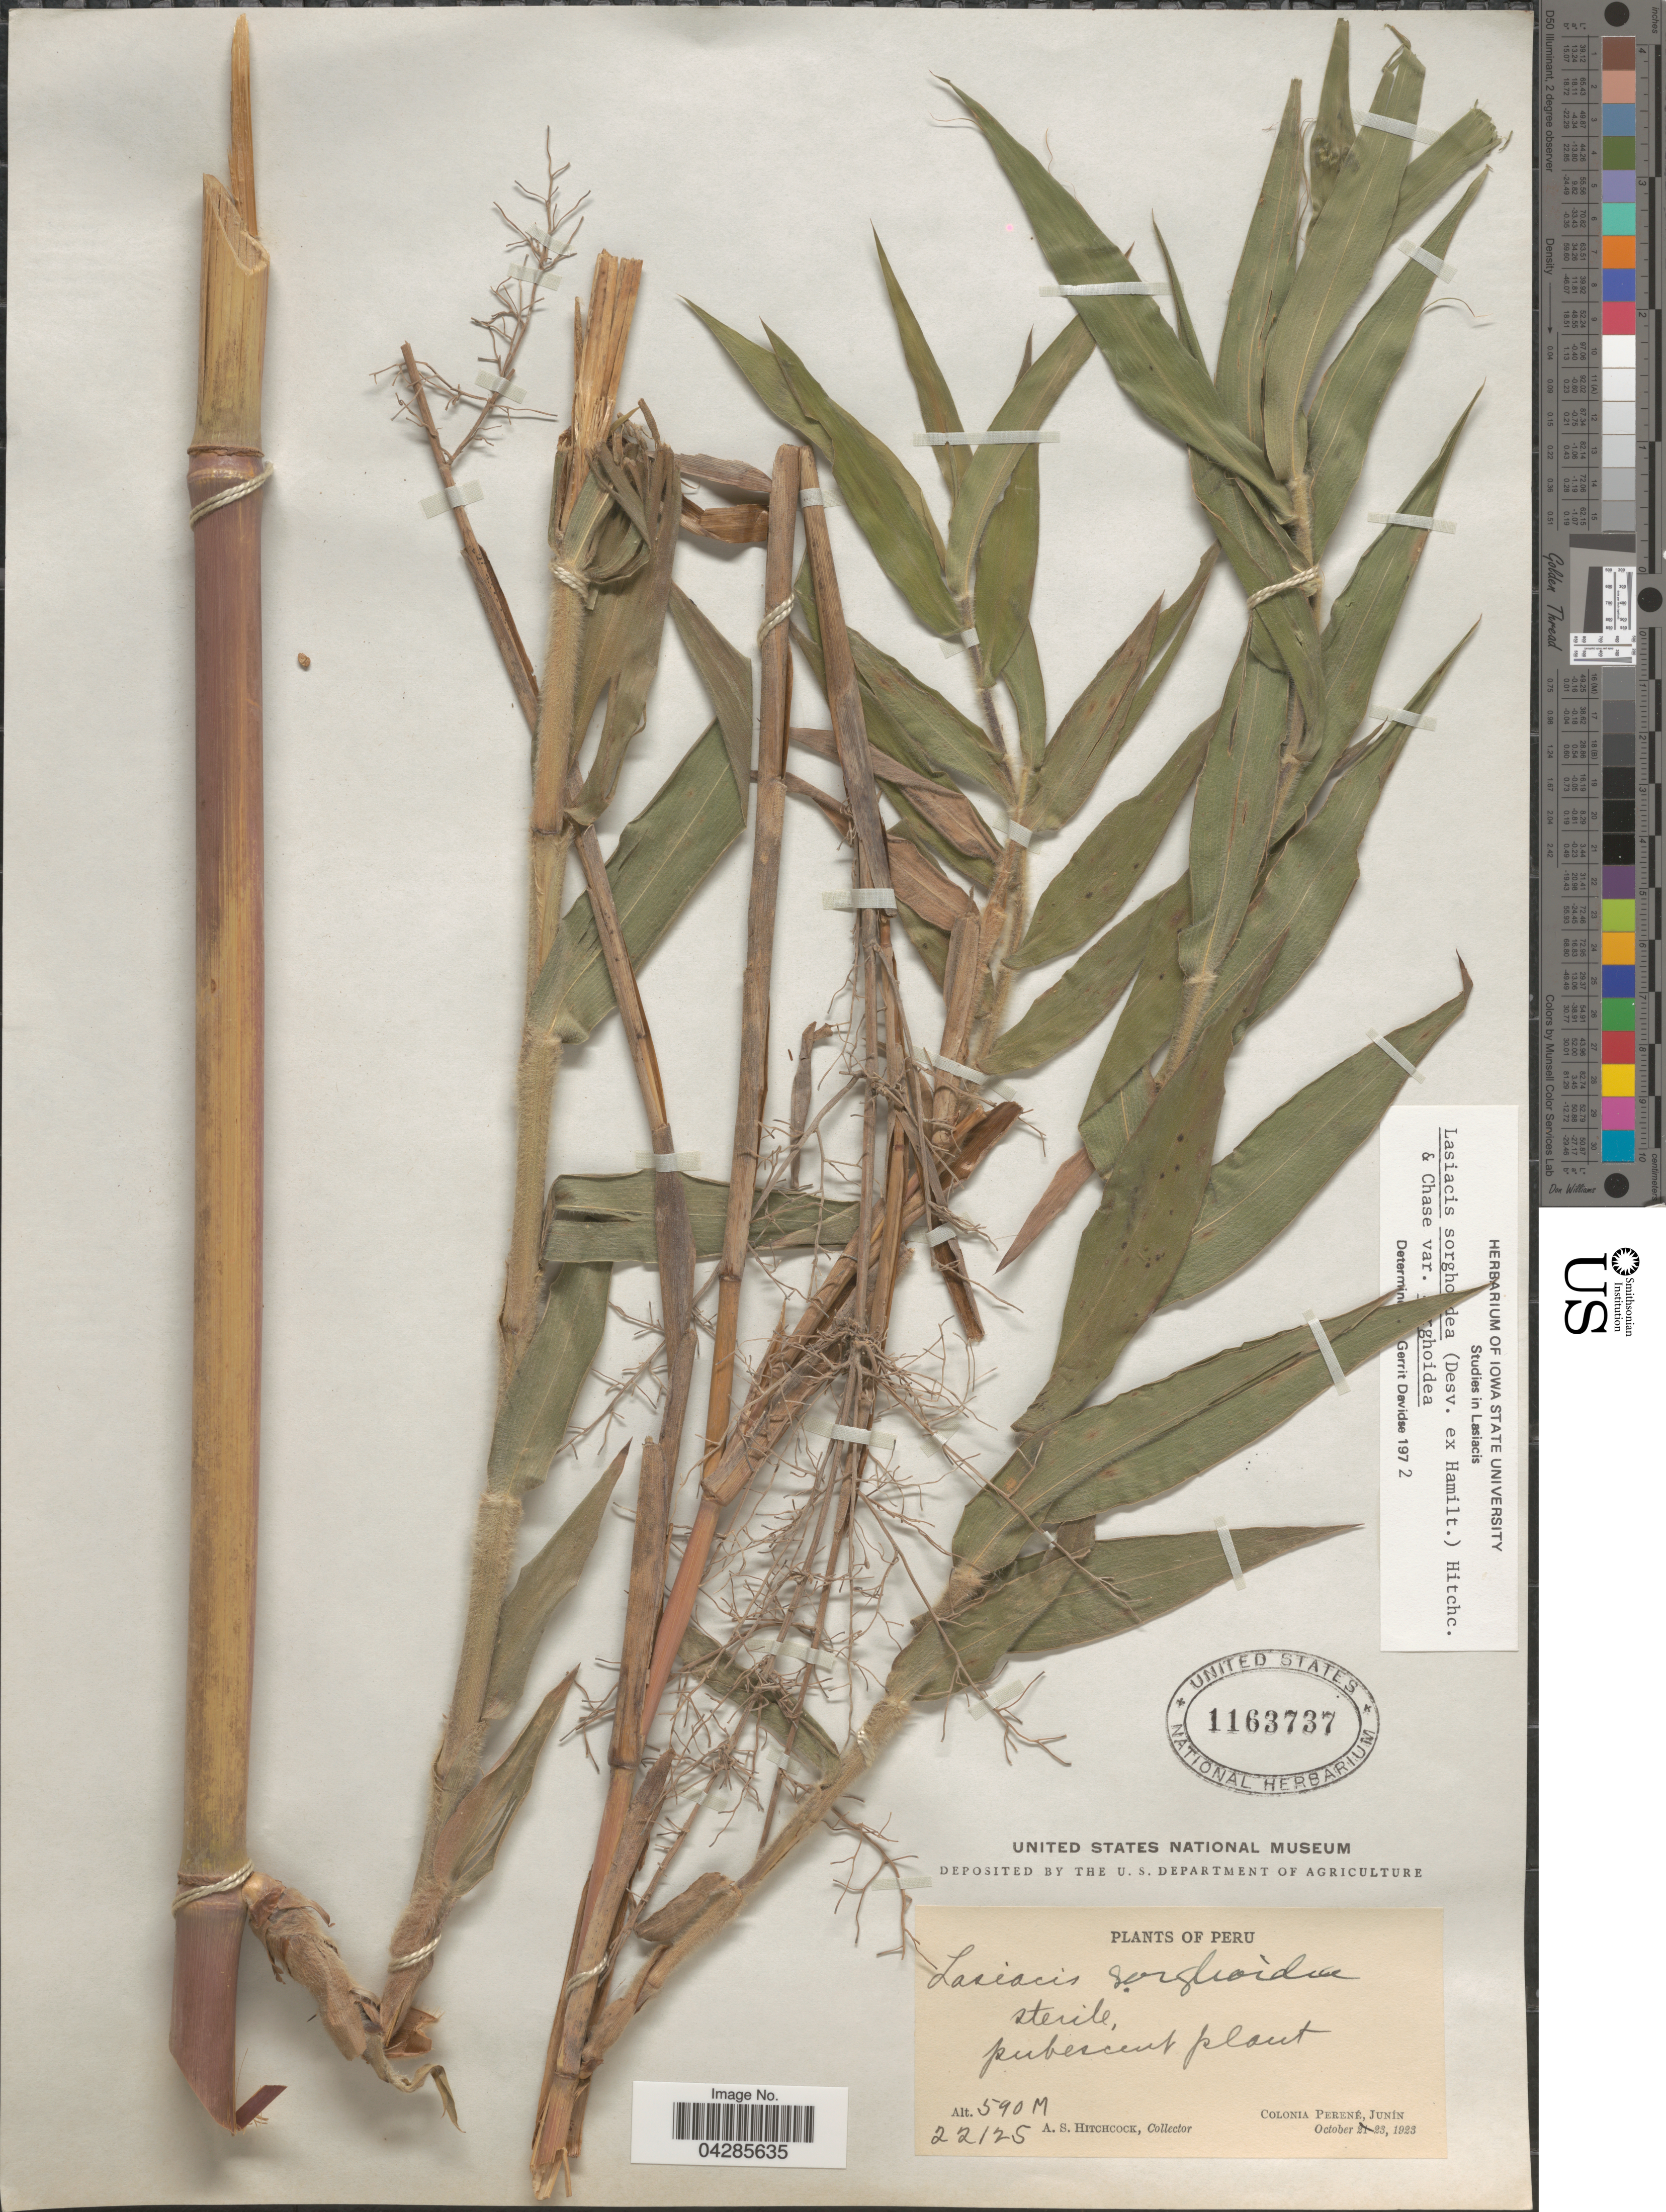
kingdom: Plantae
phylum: Tracheophyta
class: Liliopsida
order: Poales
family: Poaceae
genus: Lasiacis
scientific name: Lasiacis sorghoidea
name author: (Desv. ex Ham.) Hitchc. & Chase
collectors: A. S. Hitchcock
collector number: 22125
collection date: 1923-10-23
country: Peru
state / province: Junín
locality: Colonia Perené.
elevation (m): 590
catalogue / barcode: US 1163737